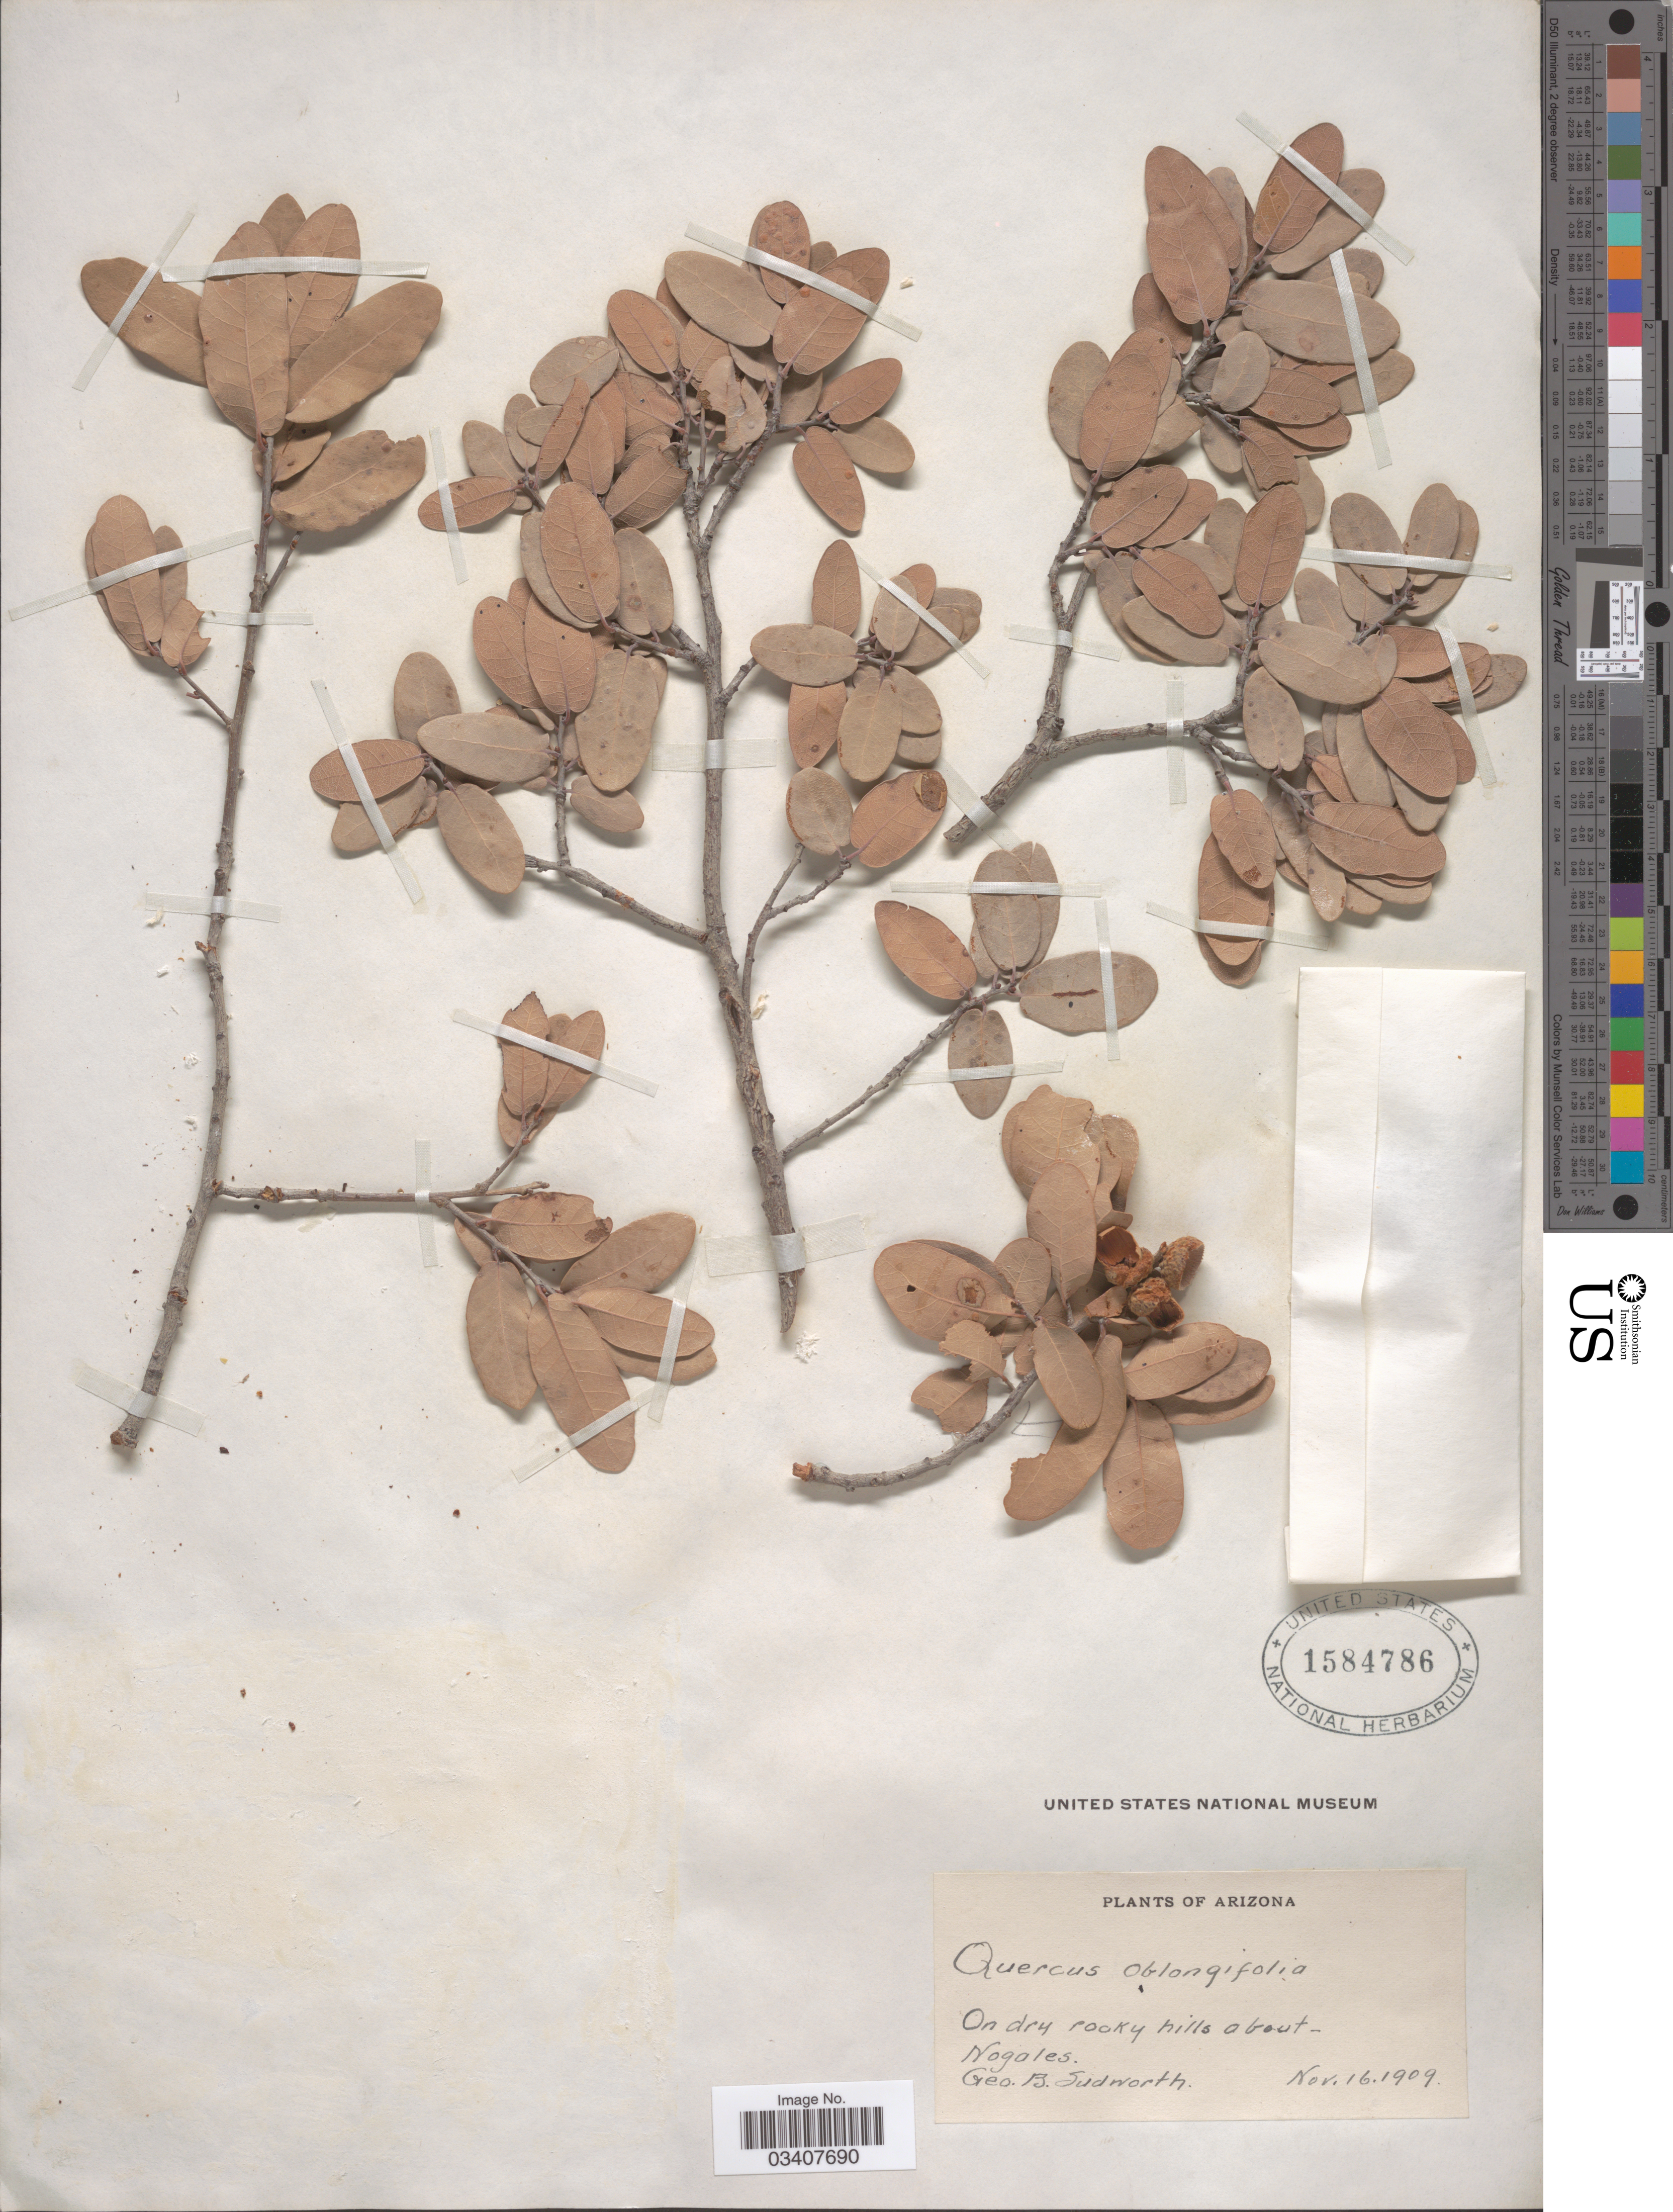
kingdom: Plantae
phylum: Tracheophyta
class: Magnoliopsida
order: Fagales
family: Fagaceae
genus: Quercus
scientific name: Quercus oblongifolia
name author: Torr.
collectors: G. B. Sudworth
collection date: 1909-11-16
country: United States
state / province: Arizona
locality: On dry rocky hills about Nogales.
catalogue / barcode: US 1584786